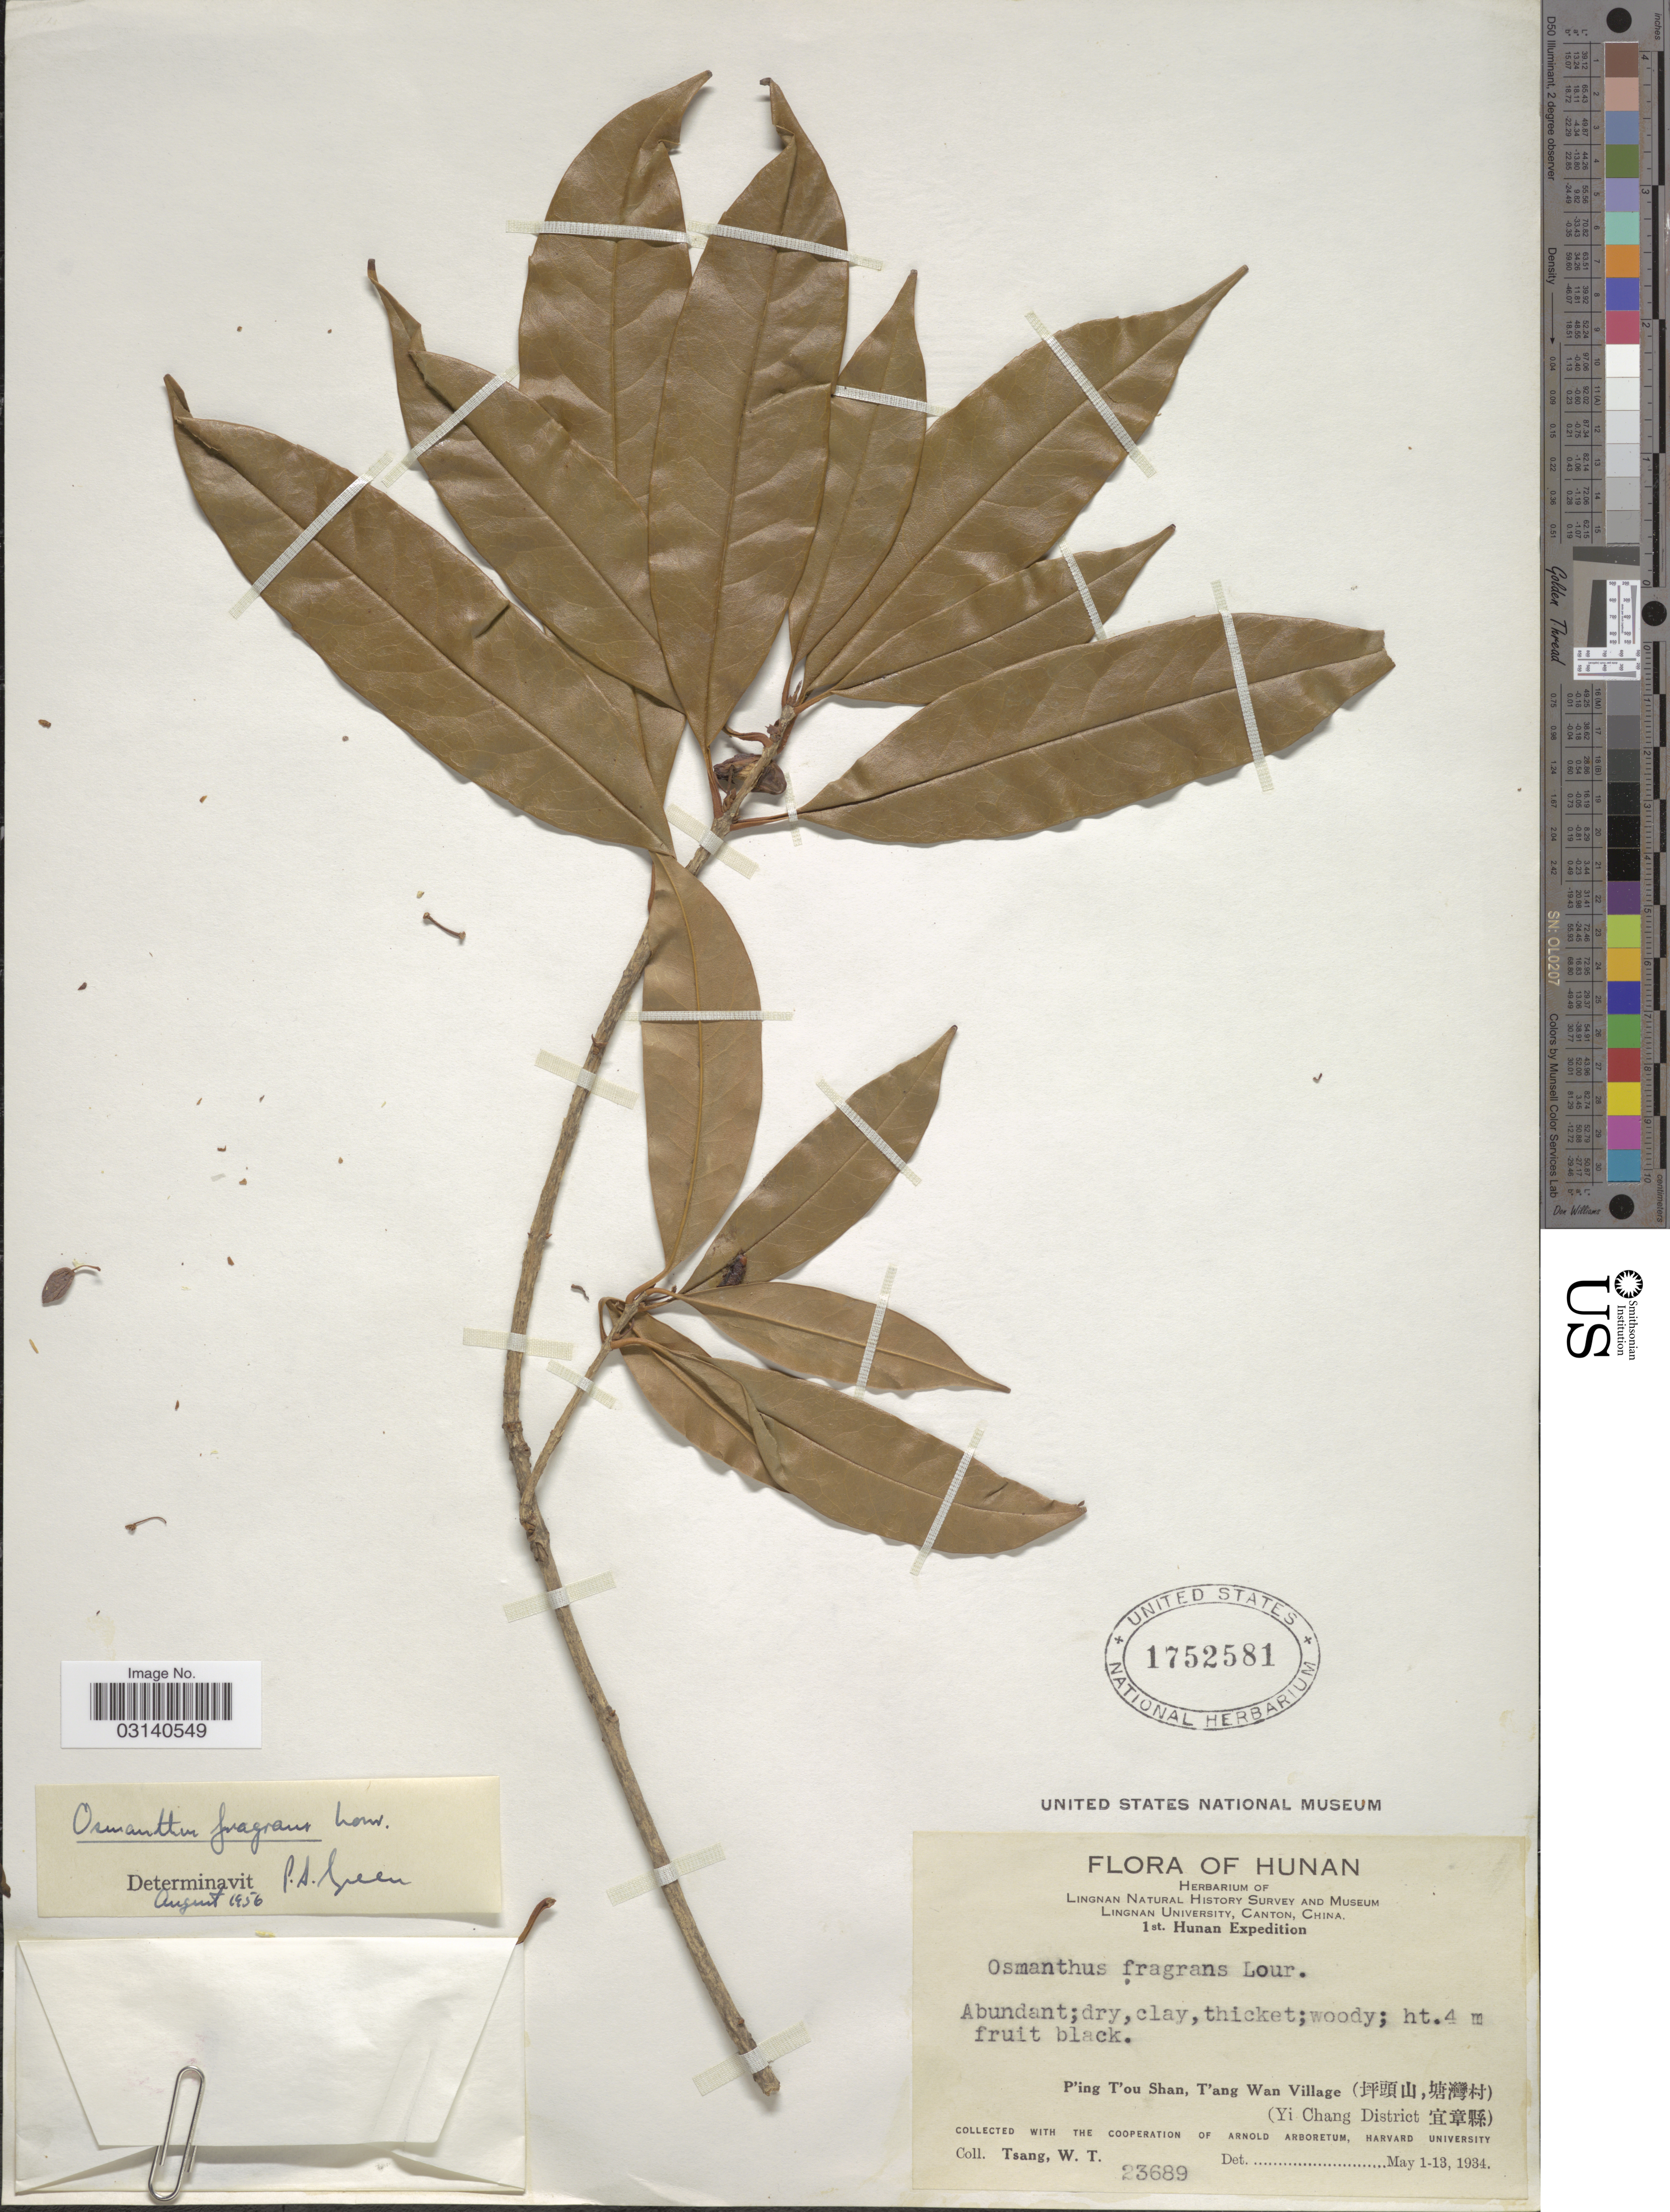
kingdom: Plantae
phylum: Tracheophyta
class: Magnoliopsida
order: Lamiales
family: Oleaceae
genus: Osmanthus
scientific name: Osmanthus fragrans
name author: Lour.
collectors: W. T. Tsang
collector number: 23689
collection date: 1934-05-01/1934-05-13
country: China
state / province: Hunan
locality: P'ing T'ou Shan, T'ang Wan Village, (Yi Chang District).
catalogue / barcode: US 1752581